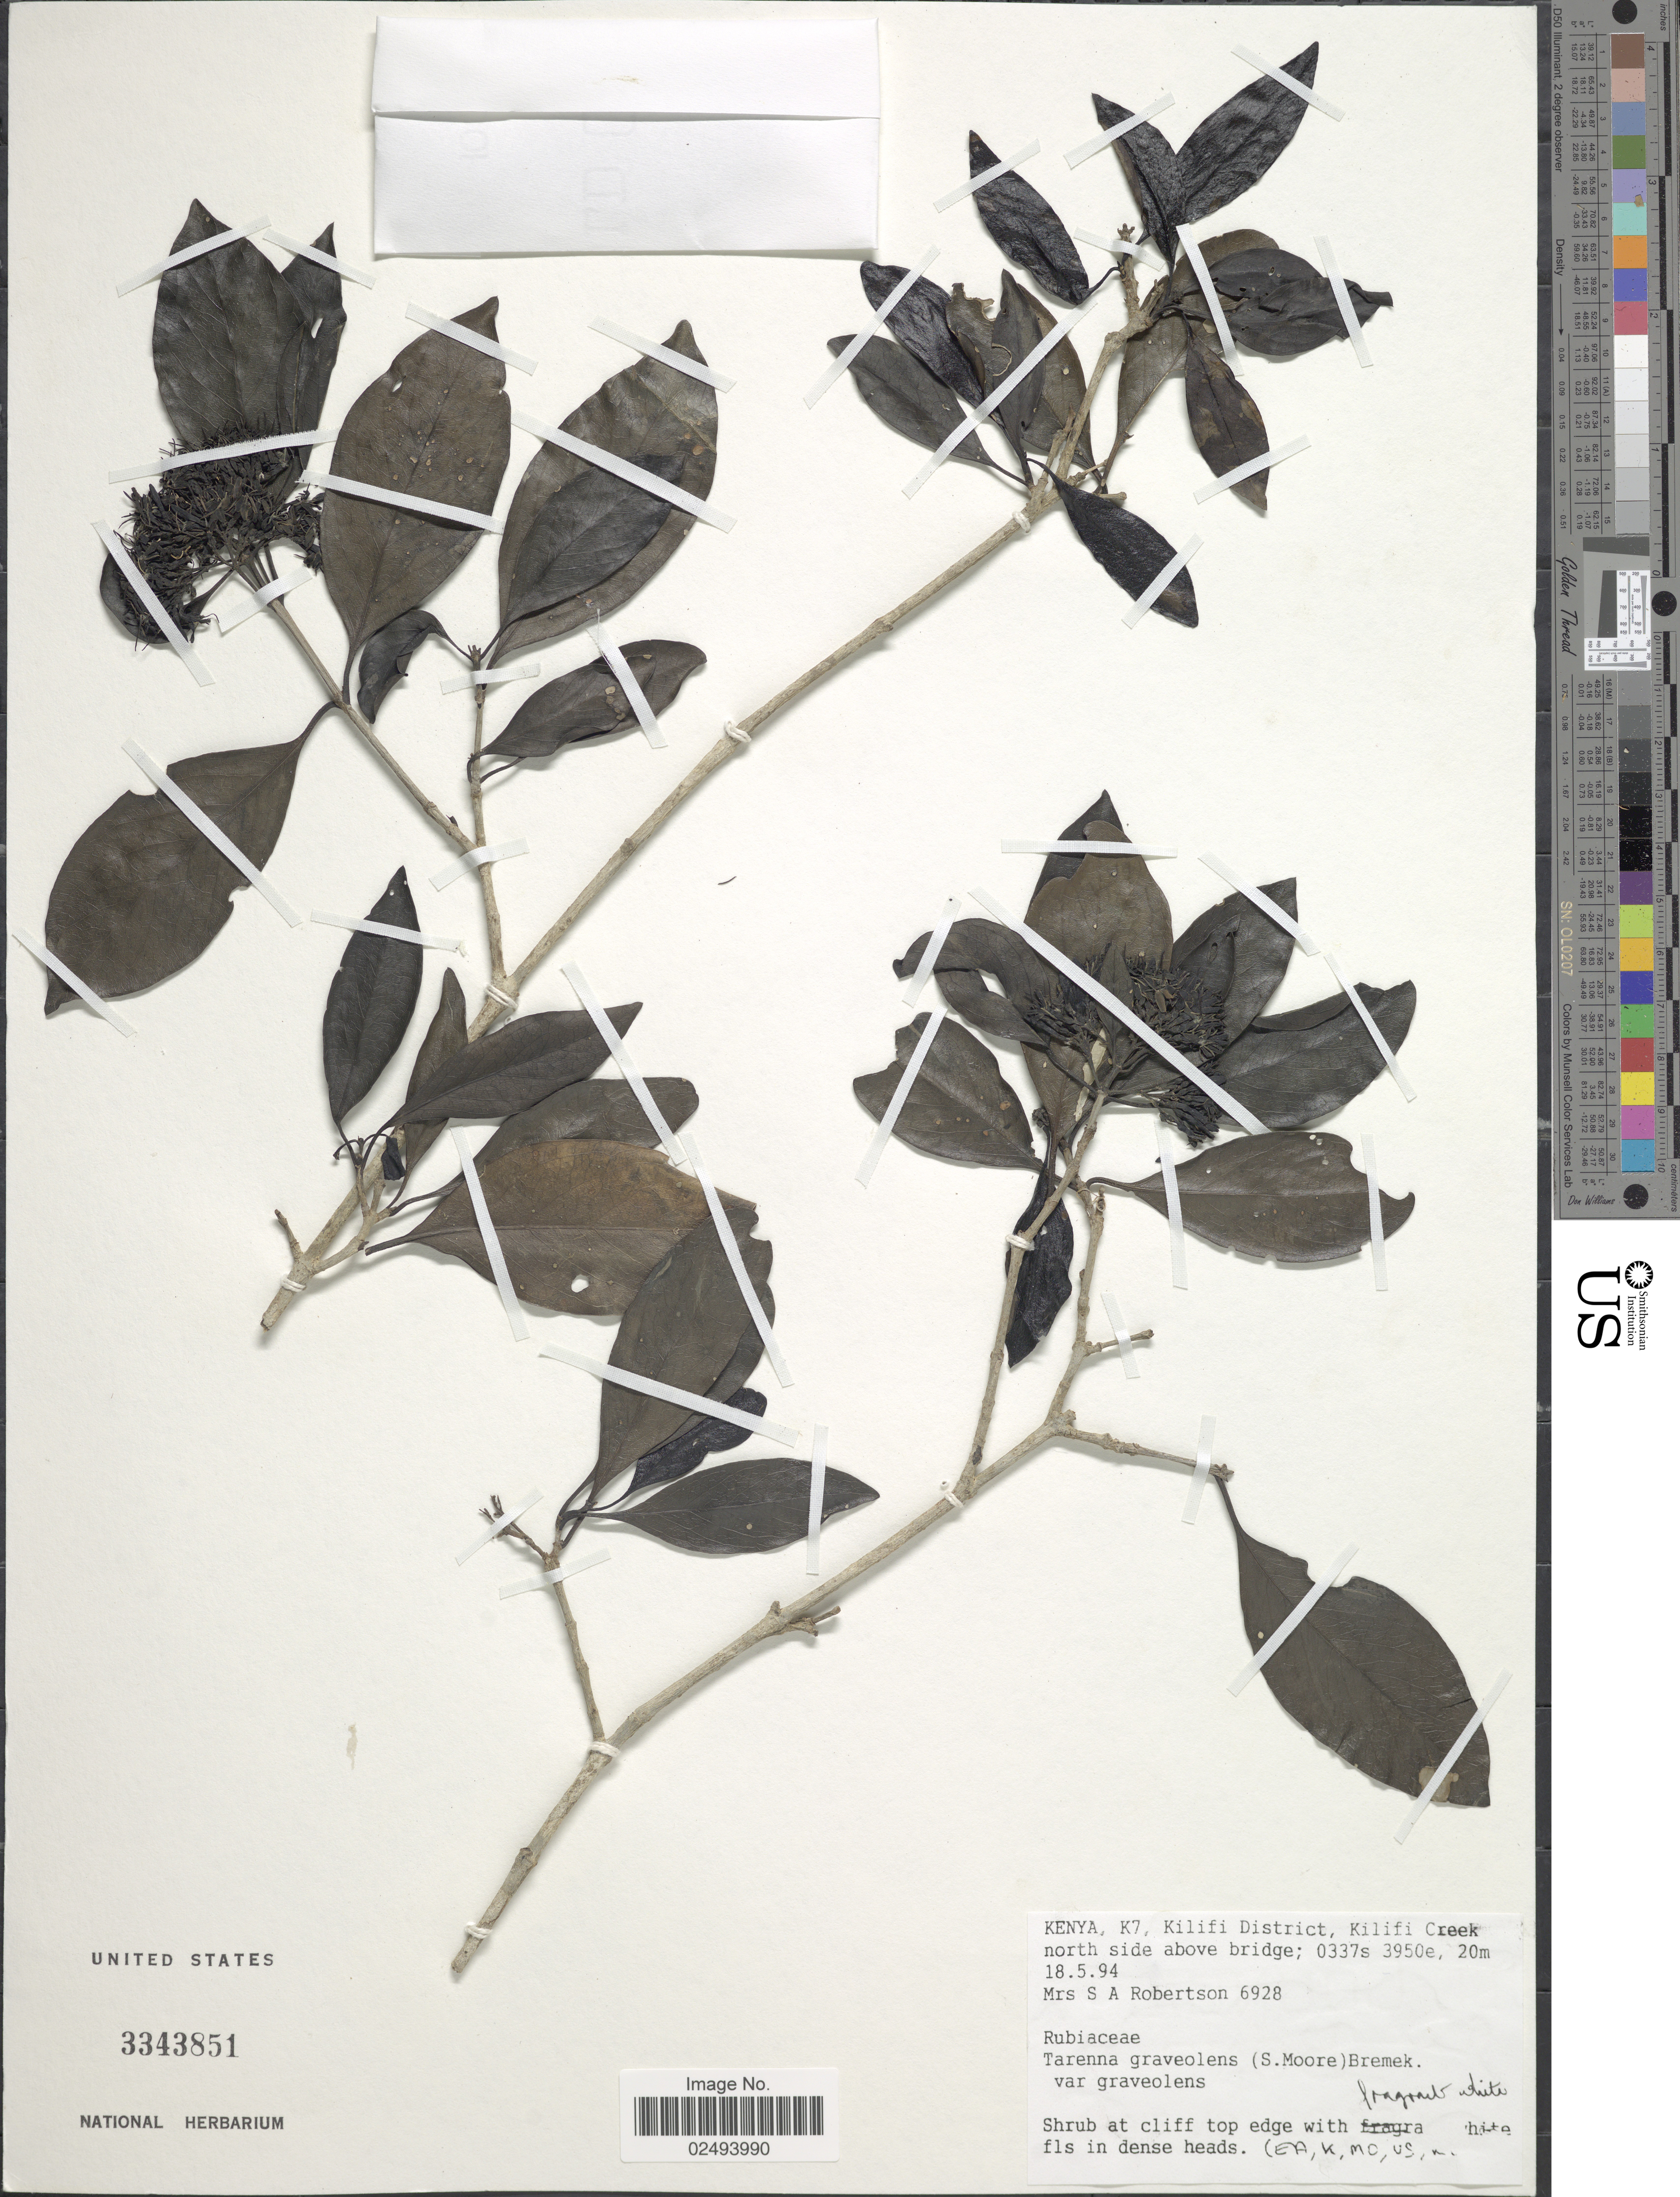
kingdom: Plantae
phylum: Tracheophyta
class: Magnoliopsida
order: Gentianales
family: Rubiaceae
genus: Coptosperma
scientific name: Coptosperma graveolens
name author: (S. Moore) Degreef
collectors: Mrs. S. A. Robertson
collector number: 6928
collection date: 1994-05-18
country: Kenya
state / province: Kilifi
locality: K7, Kilifi District, Kilifi Creek north side above bridge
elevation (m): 20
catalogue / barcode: US 3343851